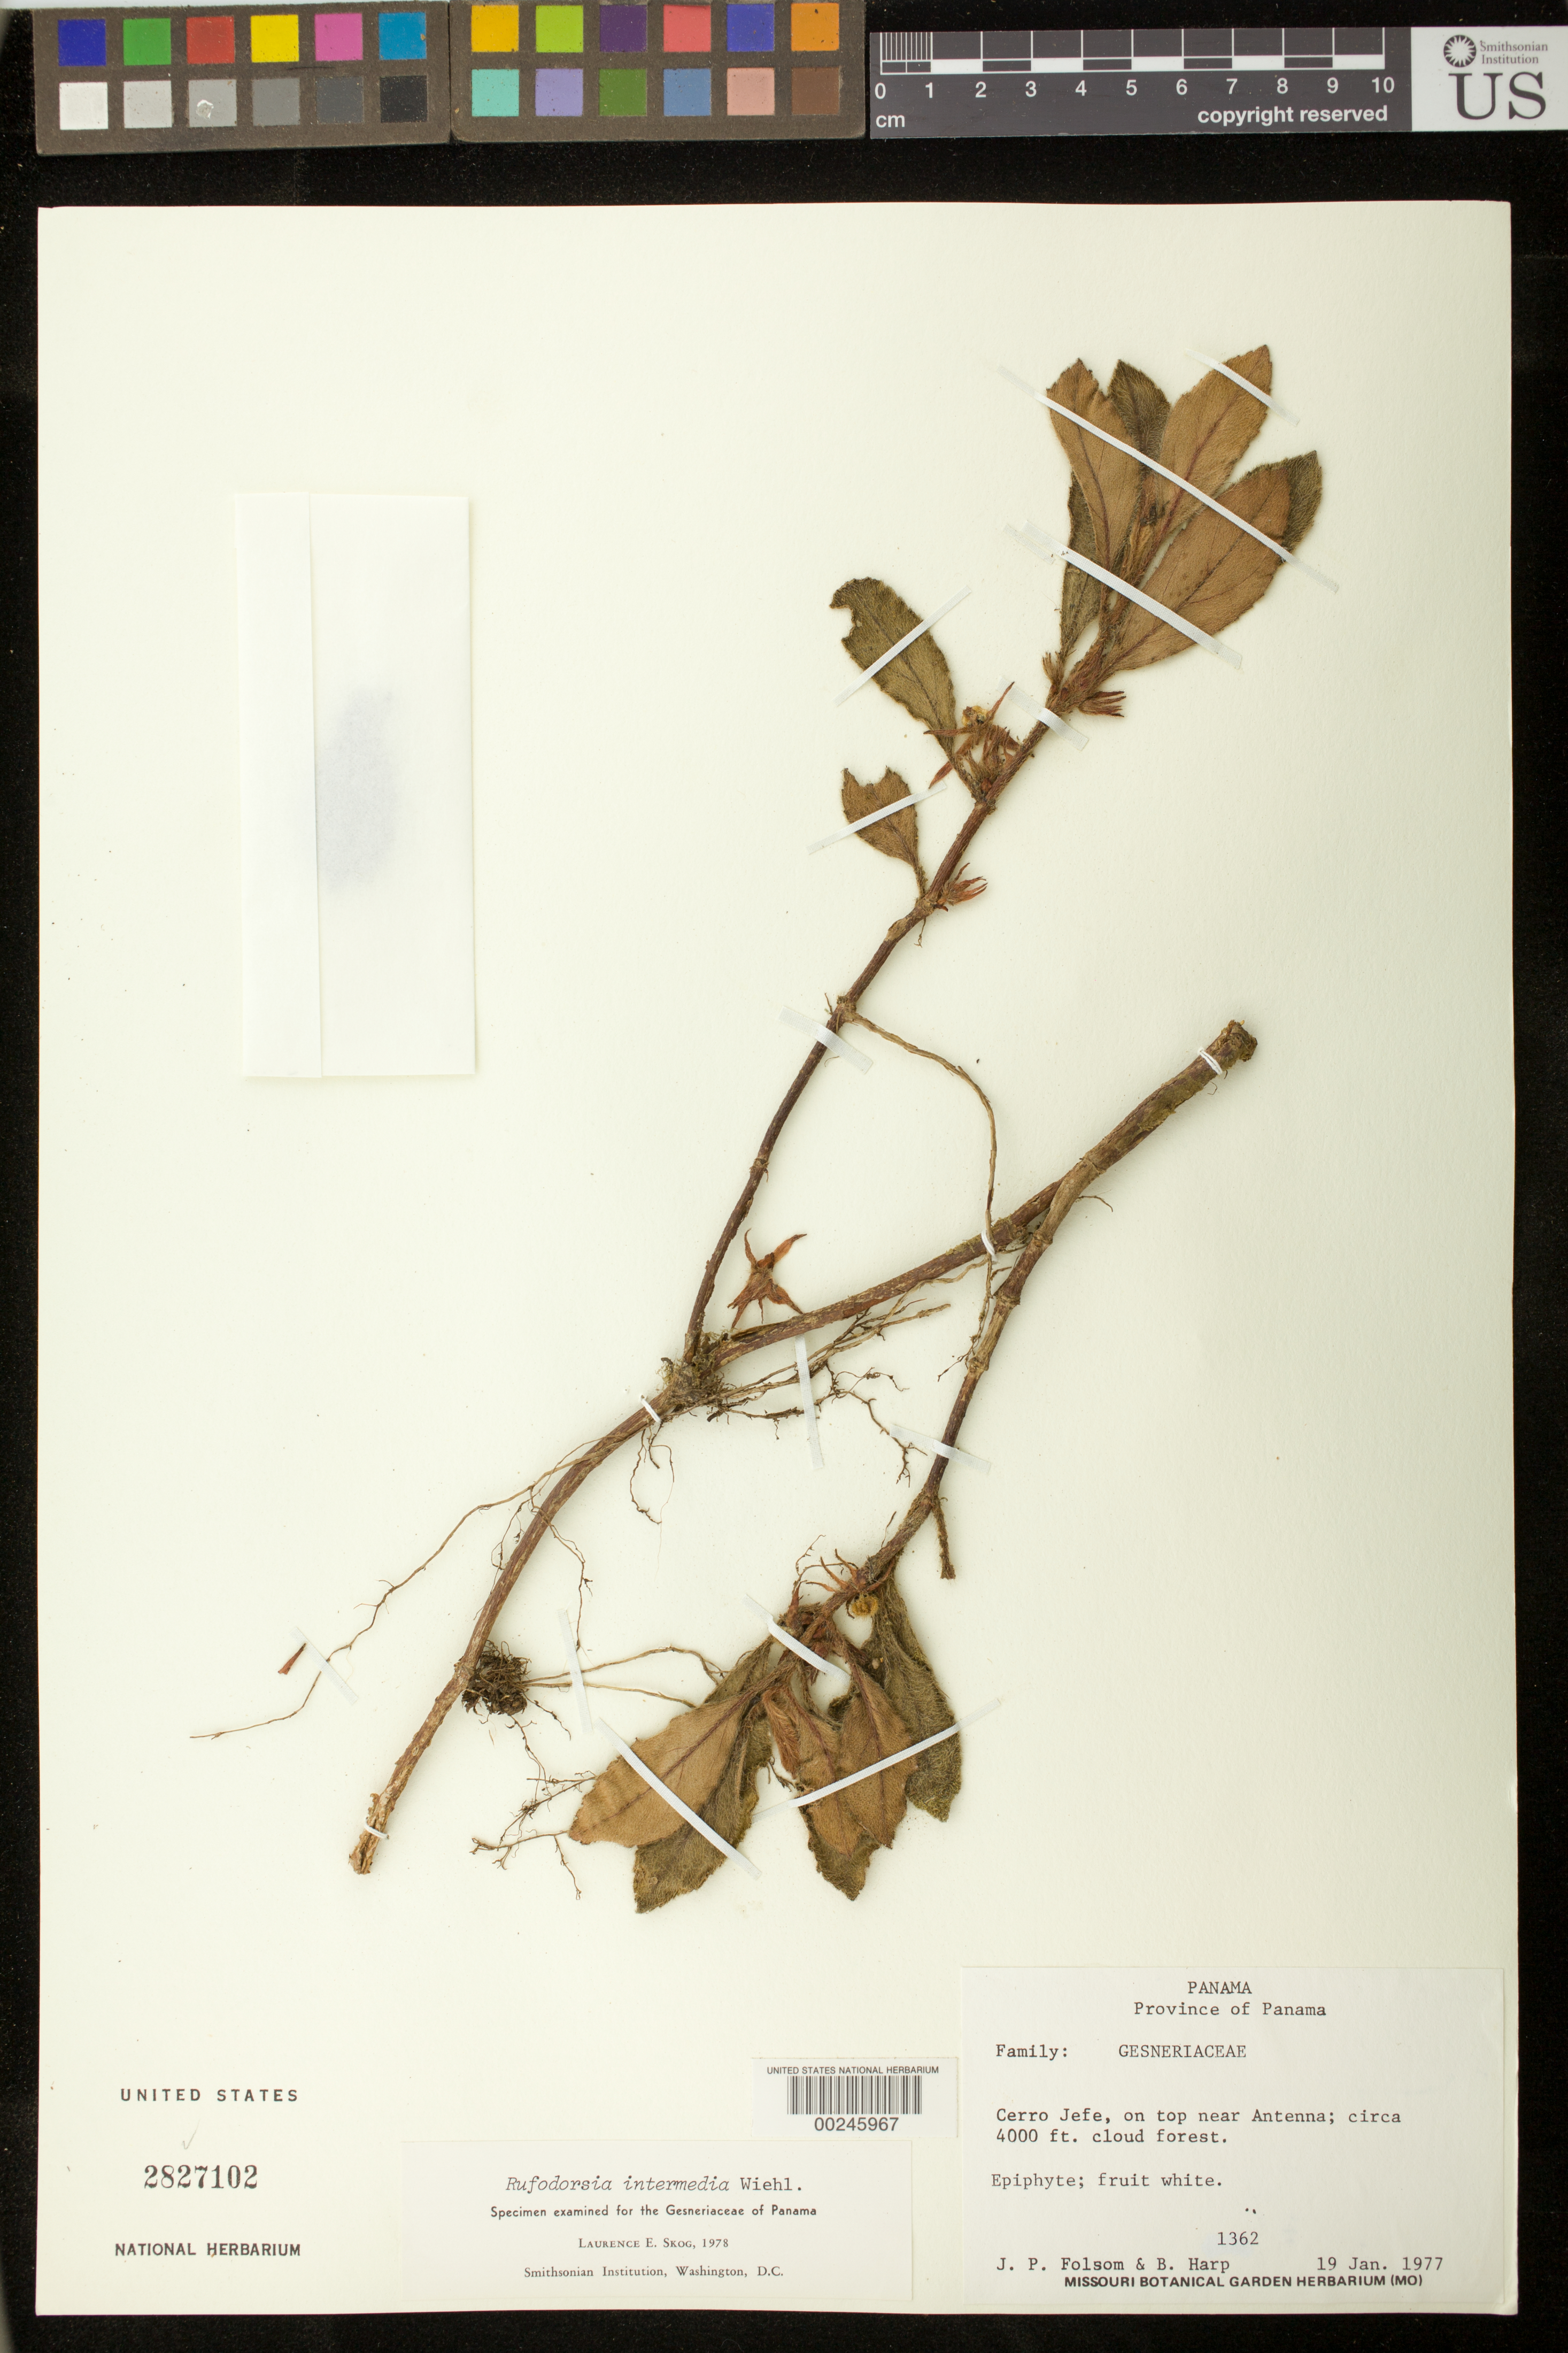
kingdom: Plantae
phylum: Tracheophyta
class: Magnoliopsida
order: Lamiales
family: Gesneriaceae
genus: Rufodorsia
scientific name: Rufodorsia intermedia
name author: Wiehler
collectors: J. P. Folsom & B. Harp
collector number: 1362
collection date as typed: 19 Jan 1977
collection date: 1977-01-19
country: Panama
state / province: Panamá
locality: Cerro Jefe, on top near antenna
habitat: Cloud forest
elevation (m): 1219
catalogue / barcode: US 2827102